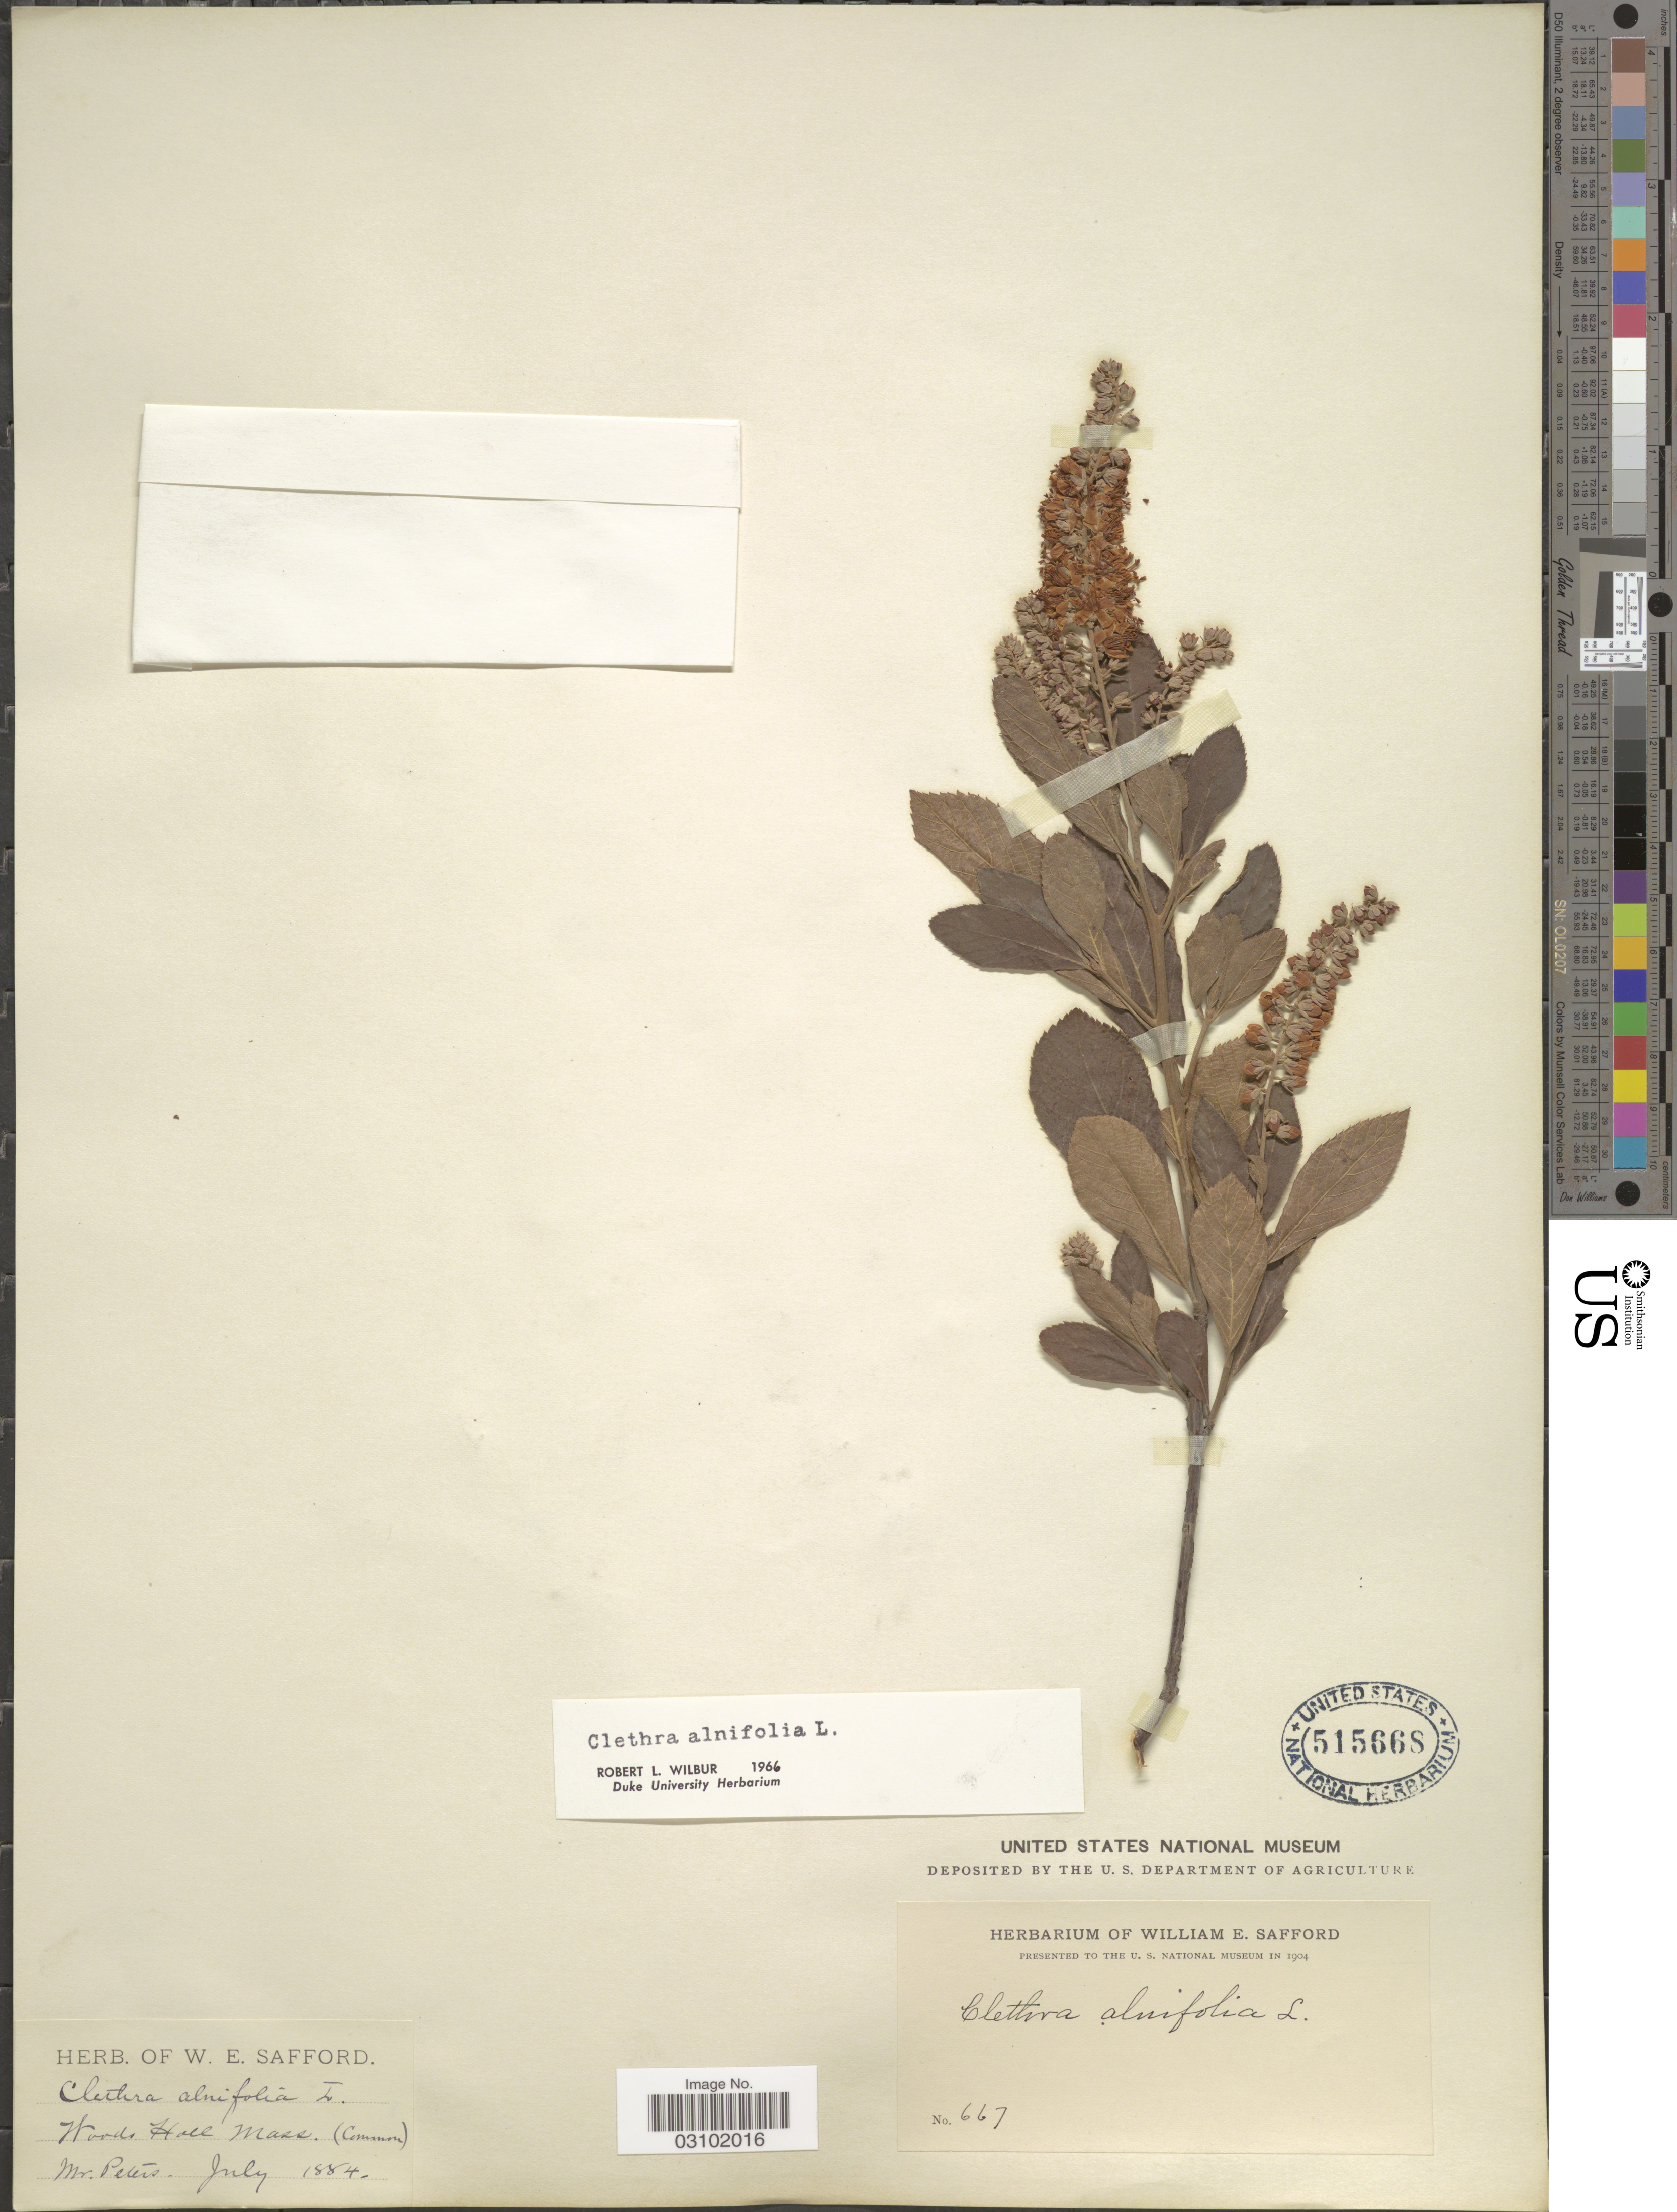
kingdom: Plantae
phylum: Tracheophyta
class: Magnoliopsida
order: Ericales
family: Clethraceae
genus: Clethra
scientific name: Clethra alnifolia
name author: L.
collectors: -. Peters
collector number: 667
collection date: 1884-07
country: United States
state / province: Massachusetts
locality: Woods Hall. (common).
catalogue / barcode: US 515668